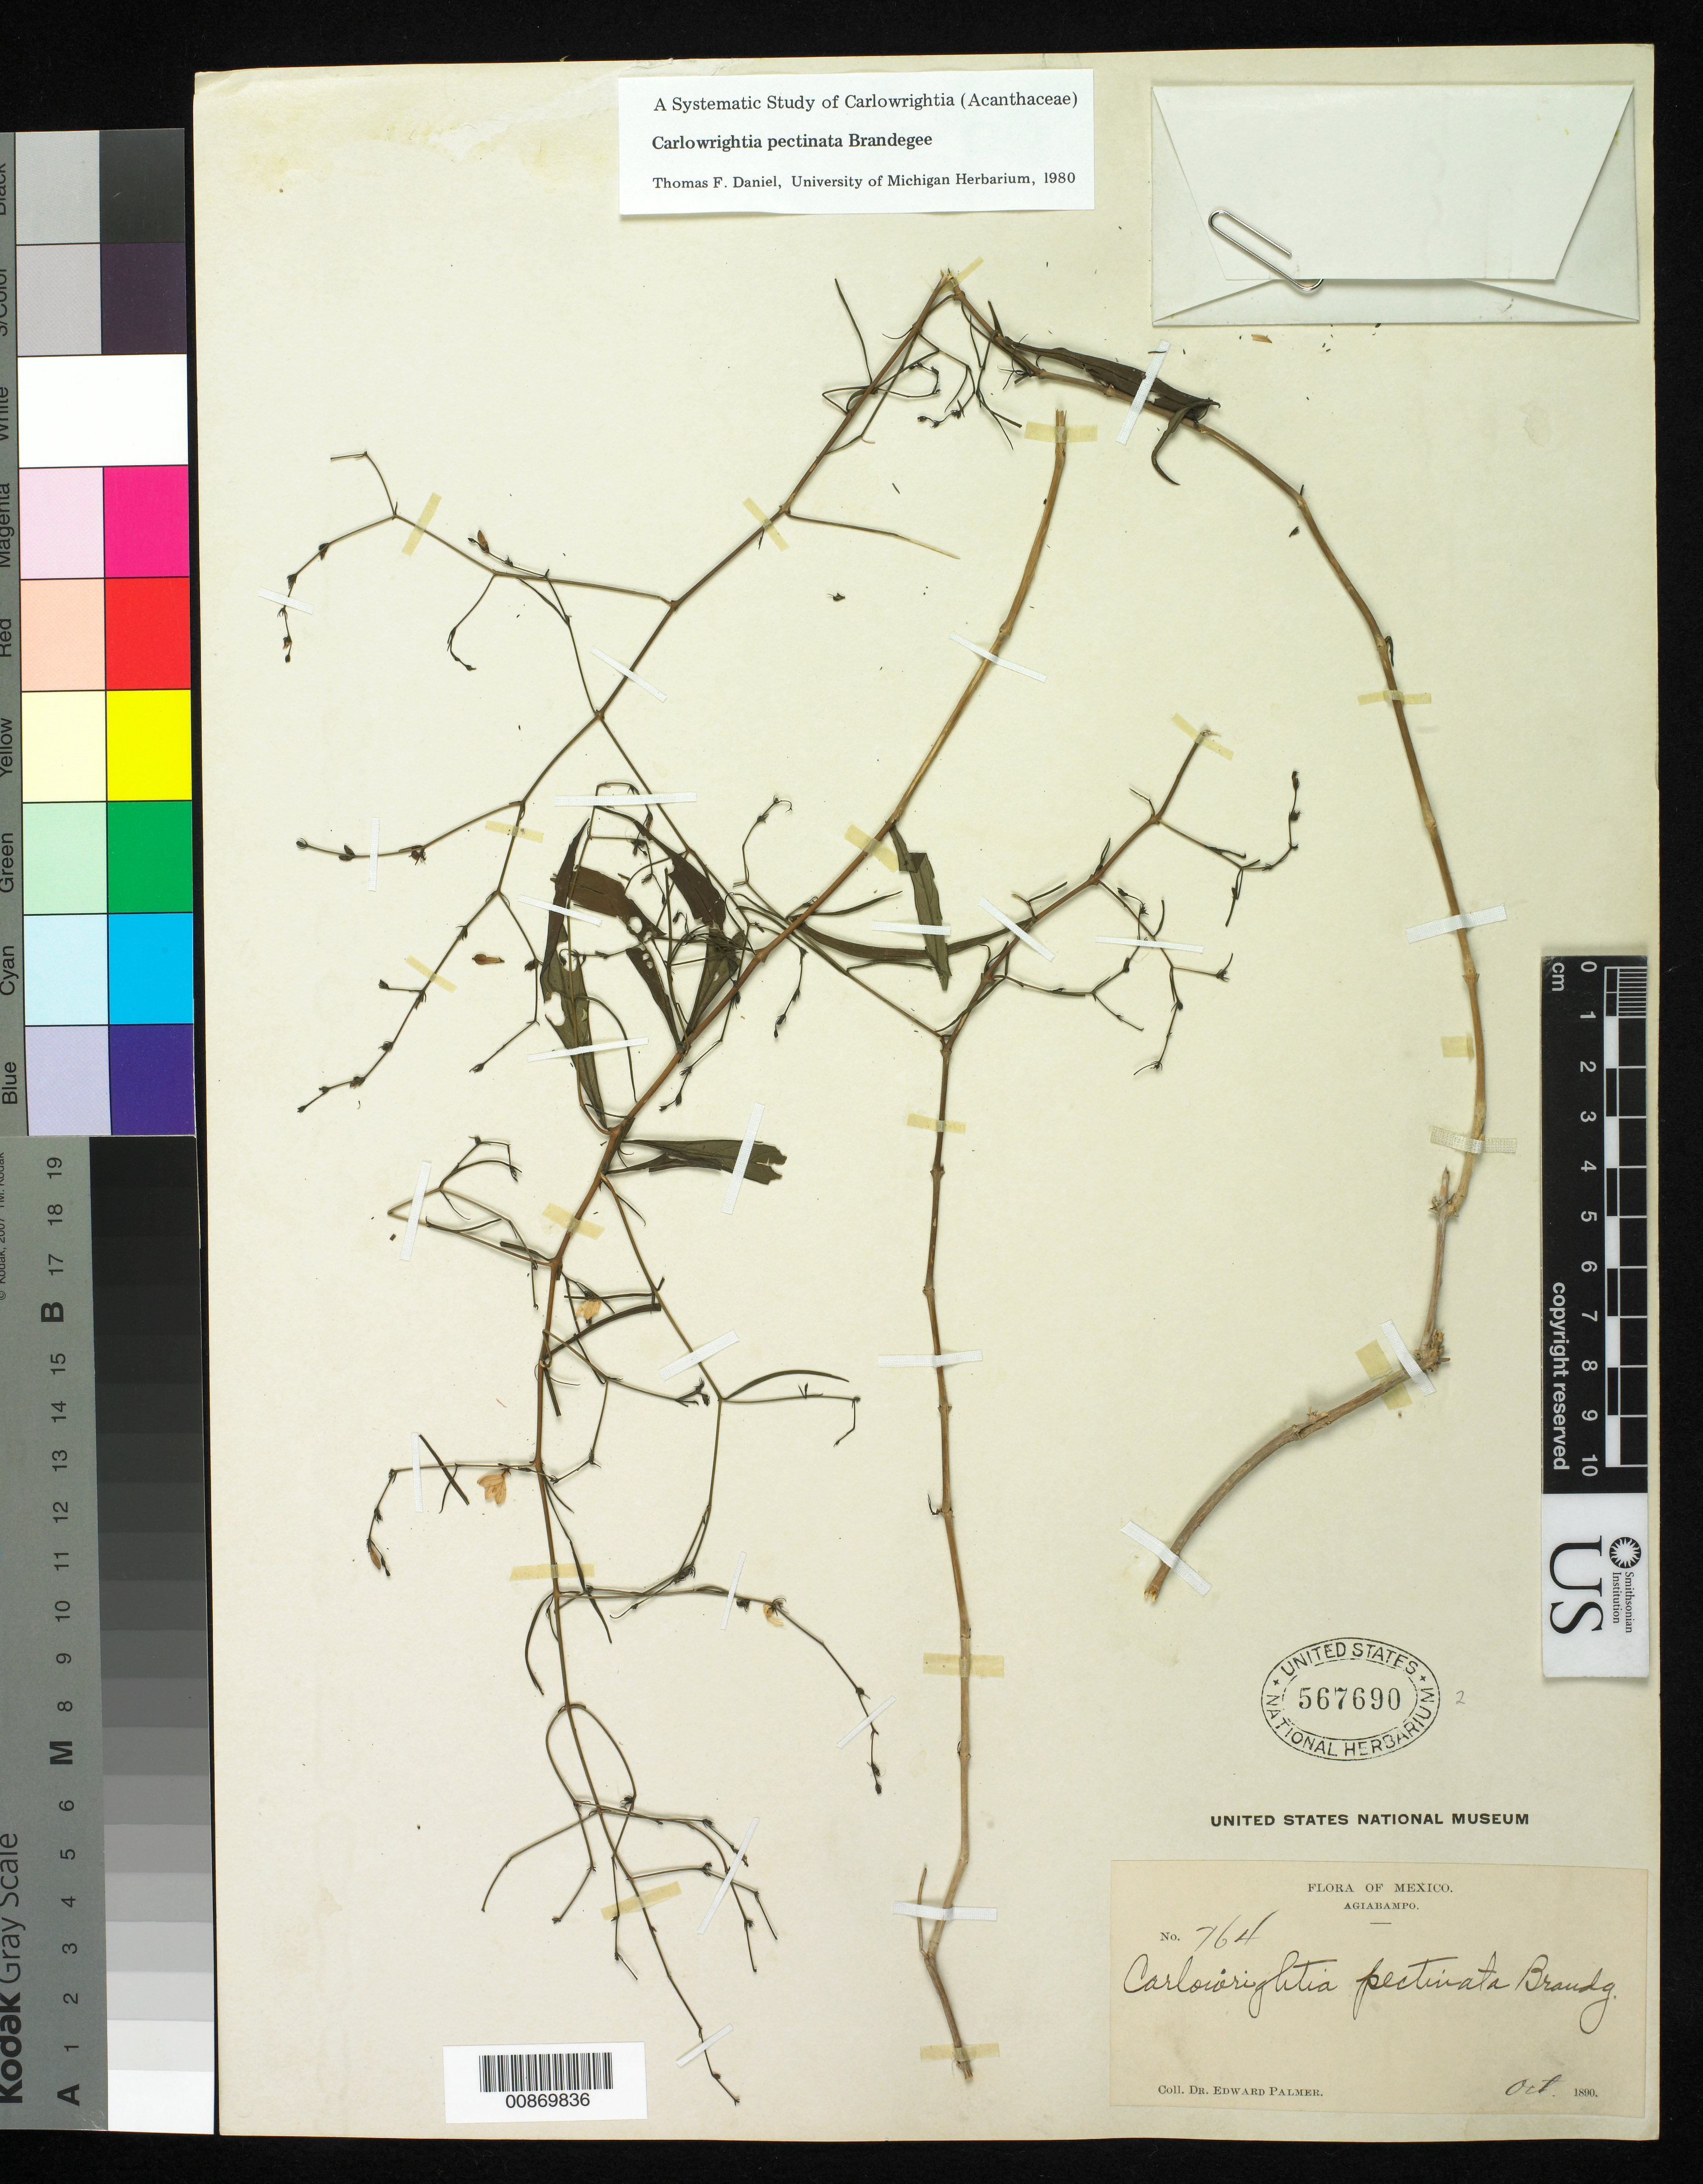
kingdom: Plantae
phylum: Tracheophyta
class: Magnoliopsida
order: Lamiales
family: Acanthaceae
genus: Carlowrightia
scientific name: Carlowrightia pectinata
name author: Brandegee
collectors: E. Palmer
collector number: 764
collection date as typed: Oct 1890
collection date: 1890-10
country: Mexico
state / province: Sonora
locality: Agiabampo, Sonora.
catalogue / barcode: US 567690